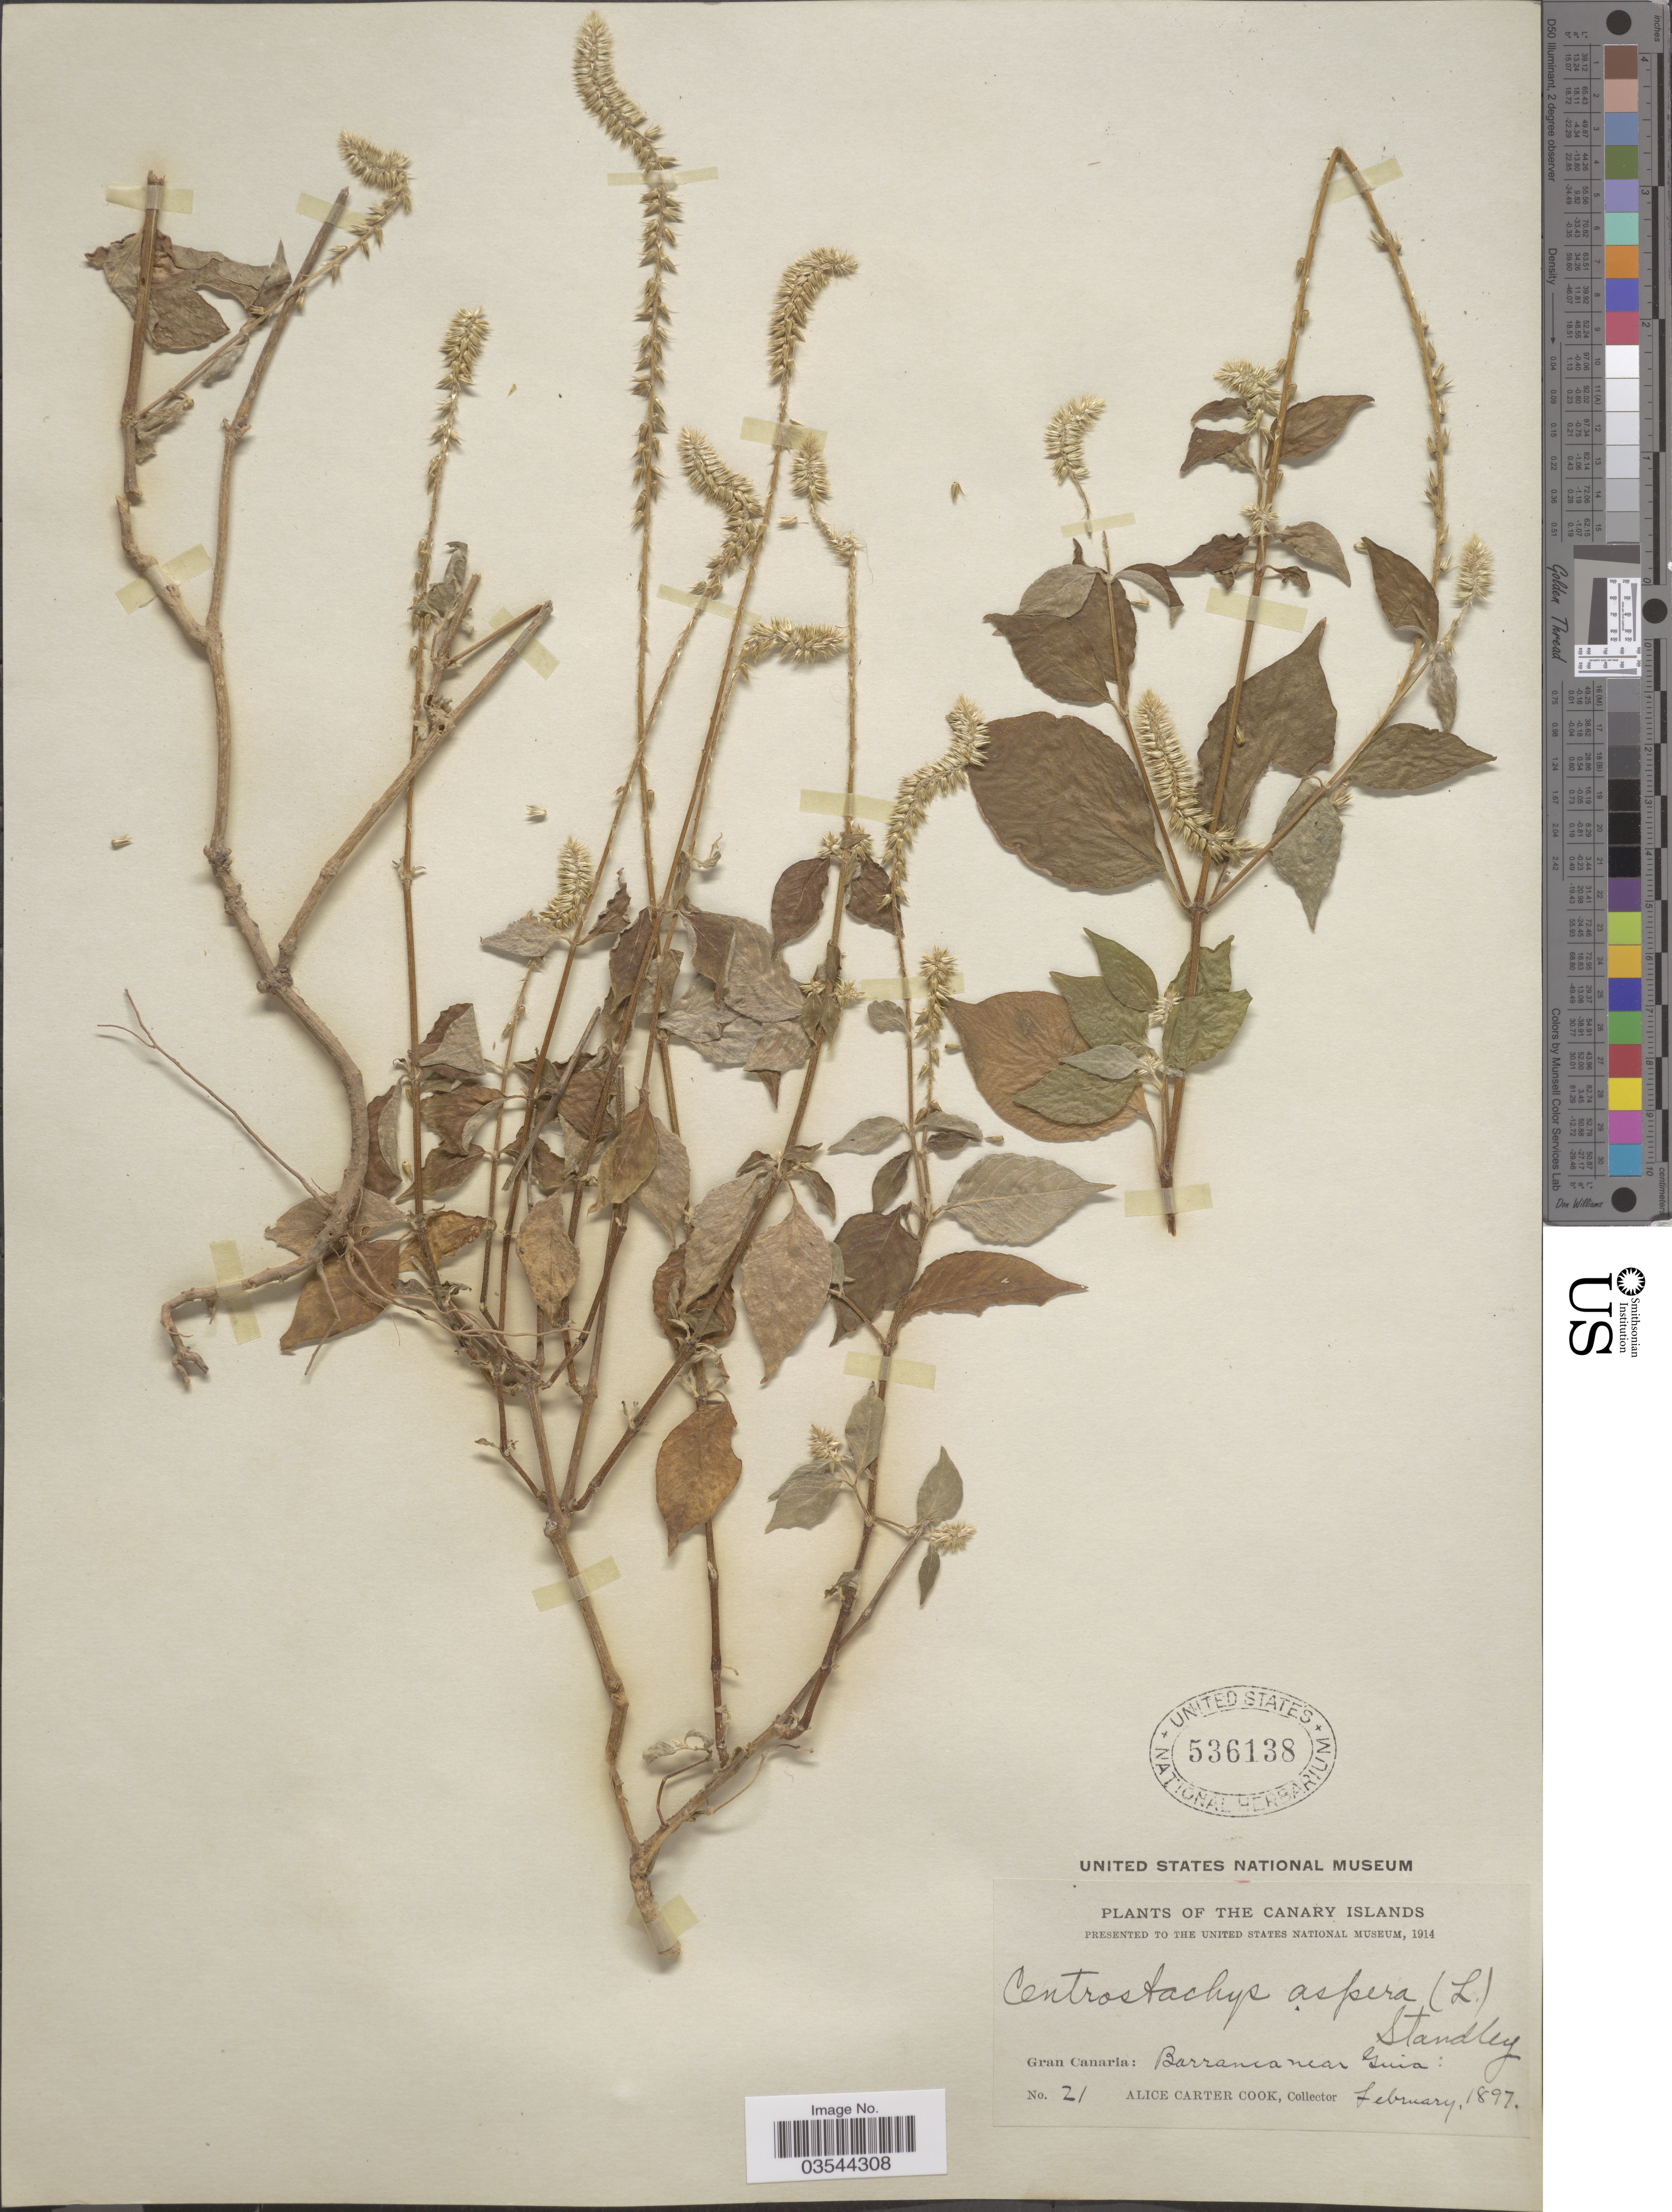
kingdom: Plantae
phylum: Tracheophyta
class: Magnoliopsida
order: Caryophyllales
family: Amaranthaceae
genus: Achyranthes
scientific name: Achyranthes aspera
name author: L.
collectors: Alice C. Cook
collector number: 21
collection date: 1897-02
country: Spain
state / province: Canarias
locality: The Canary Islands. Gran Canaria: Barranca near Guia.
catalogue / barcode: US 536138